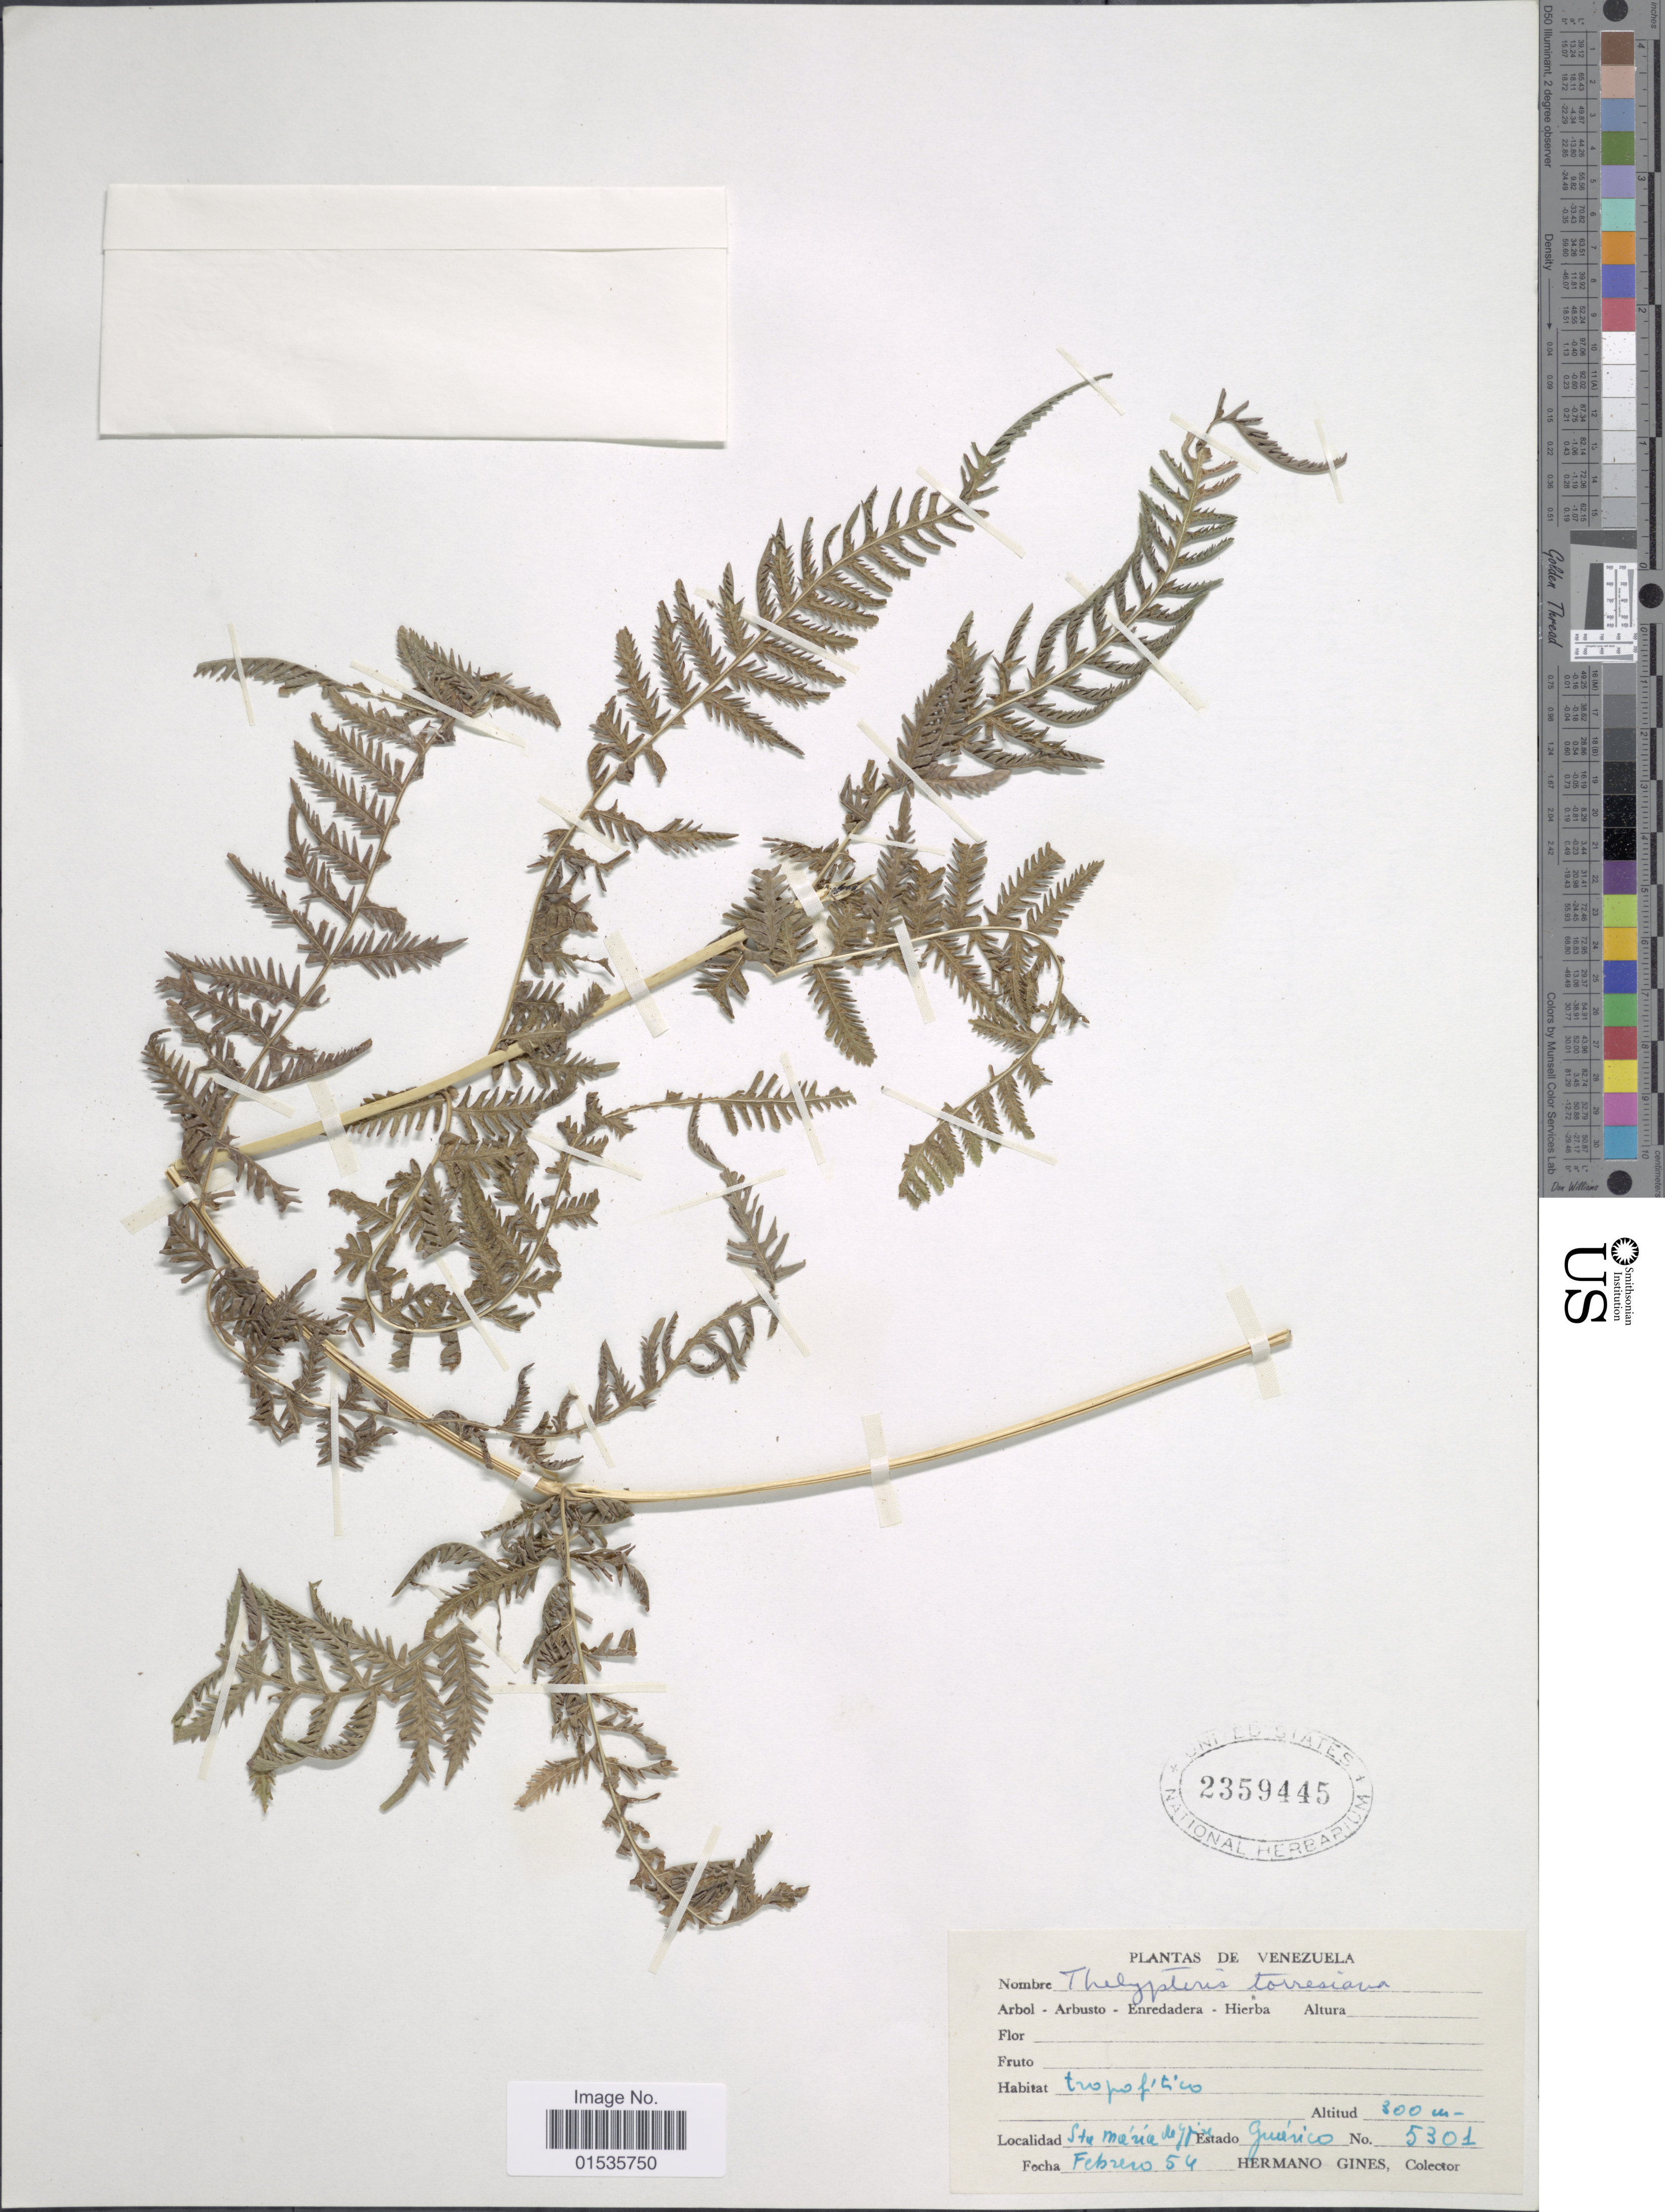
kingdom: Plantae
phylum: Tracheophyta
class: Polypodiopsida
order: Polypodiales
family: Thelypteridaceae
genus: Macrothelypteris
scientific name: Macrothelypteris torresiana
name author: (Gaudich.) Ching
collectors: Bro. Gines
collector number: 5301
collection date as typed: Transcribed d/m/y: /2/54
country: Venezuela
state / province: Guárico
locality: Venezuela. Sta Maria de Ipire, Estado Guarico.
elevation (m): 300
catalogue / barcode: US 2359445